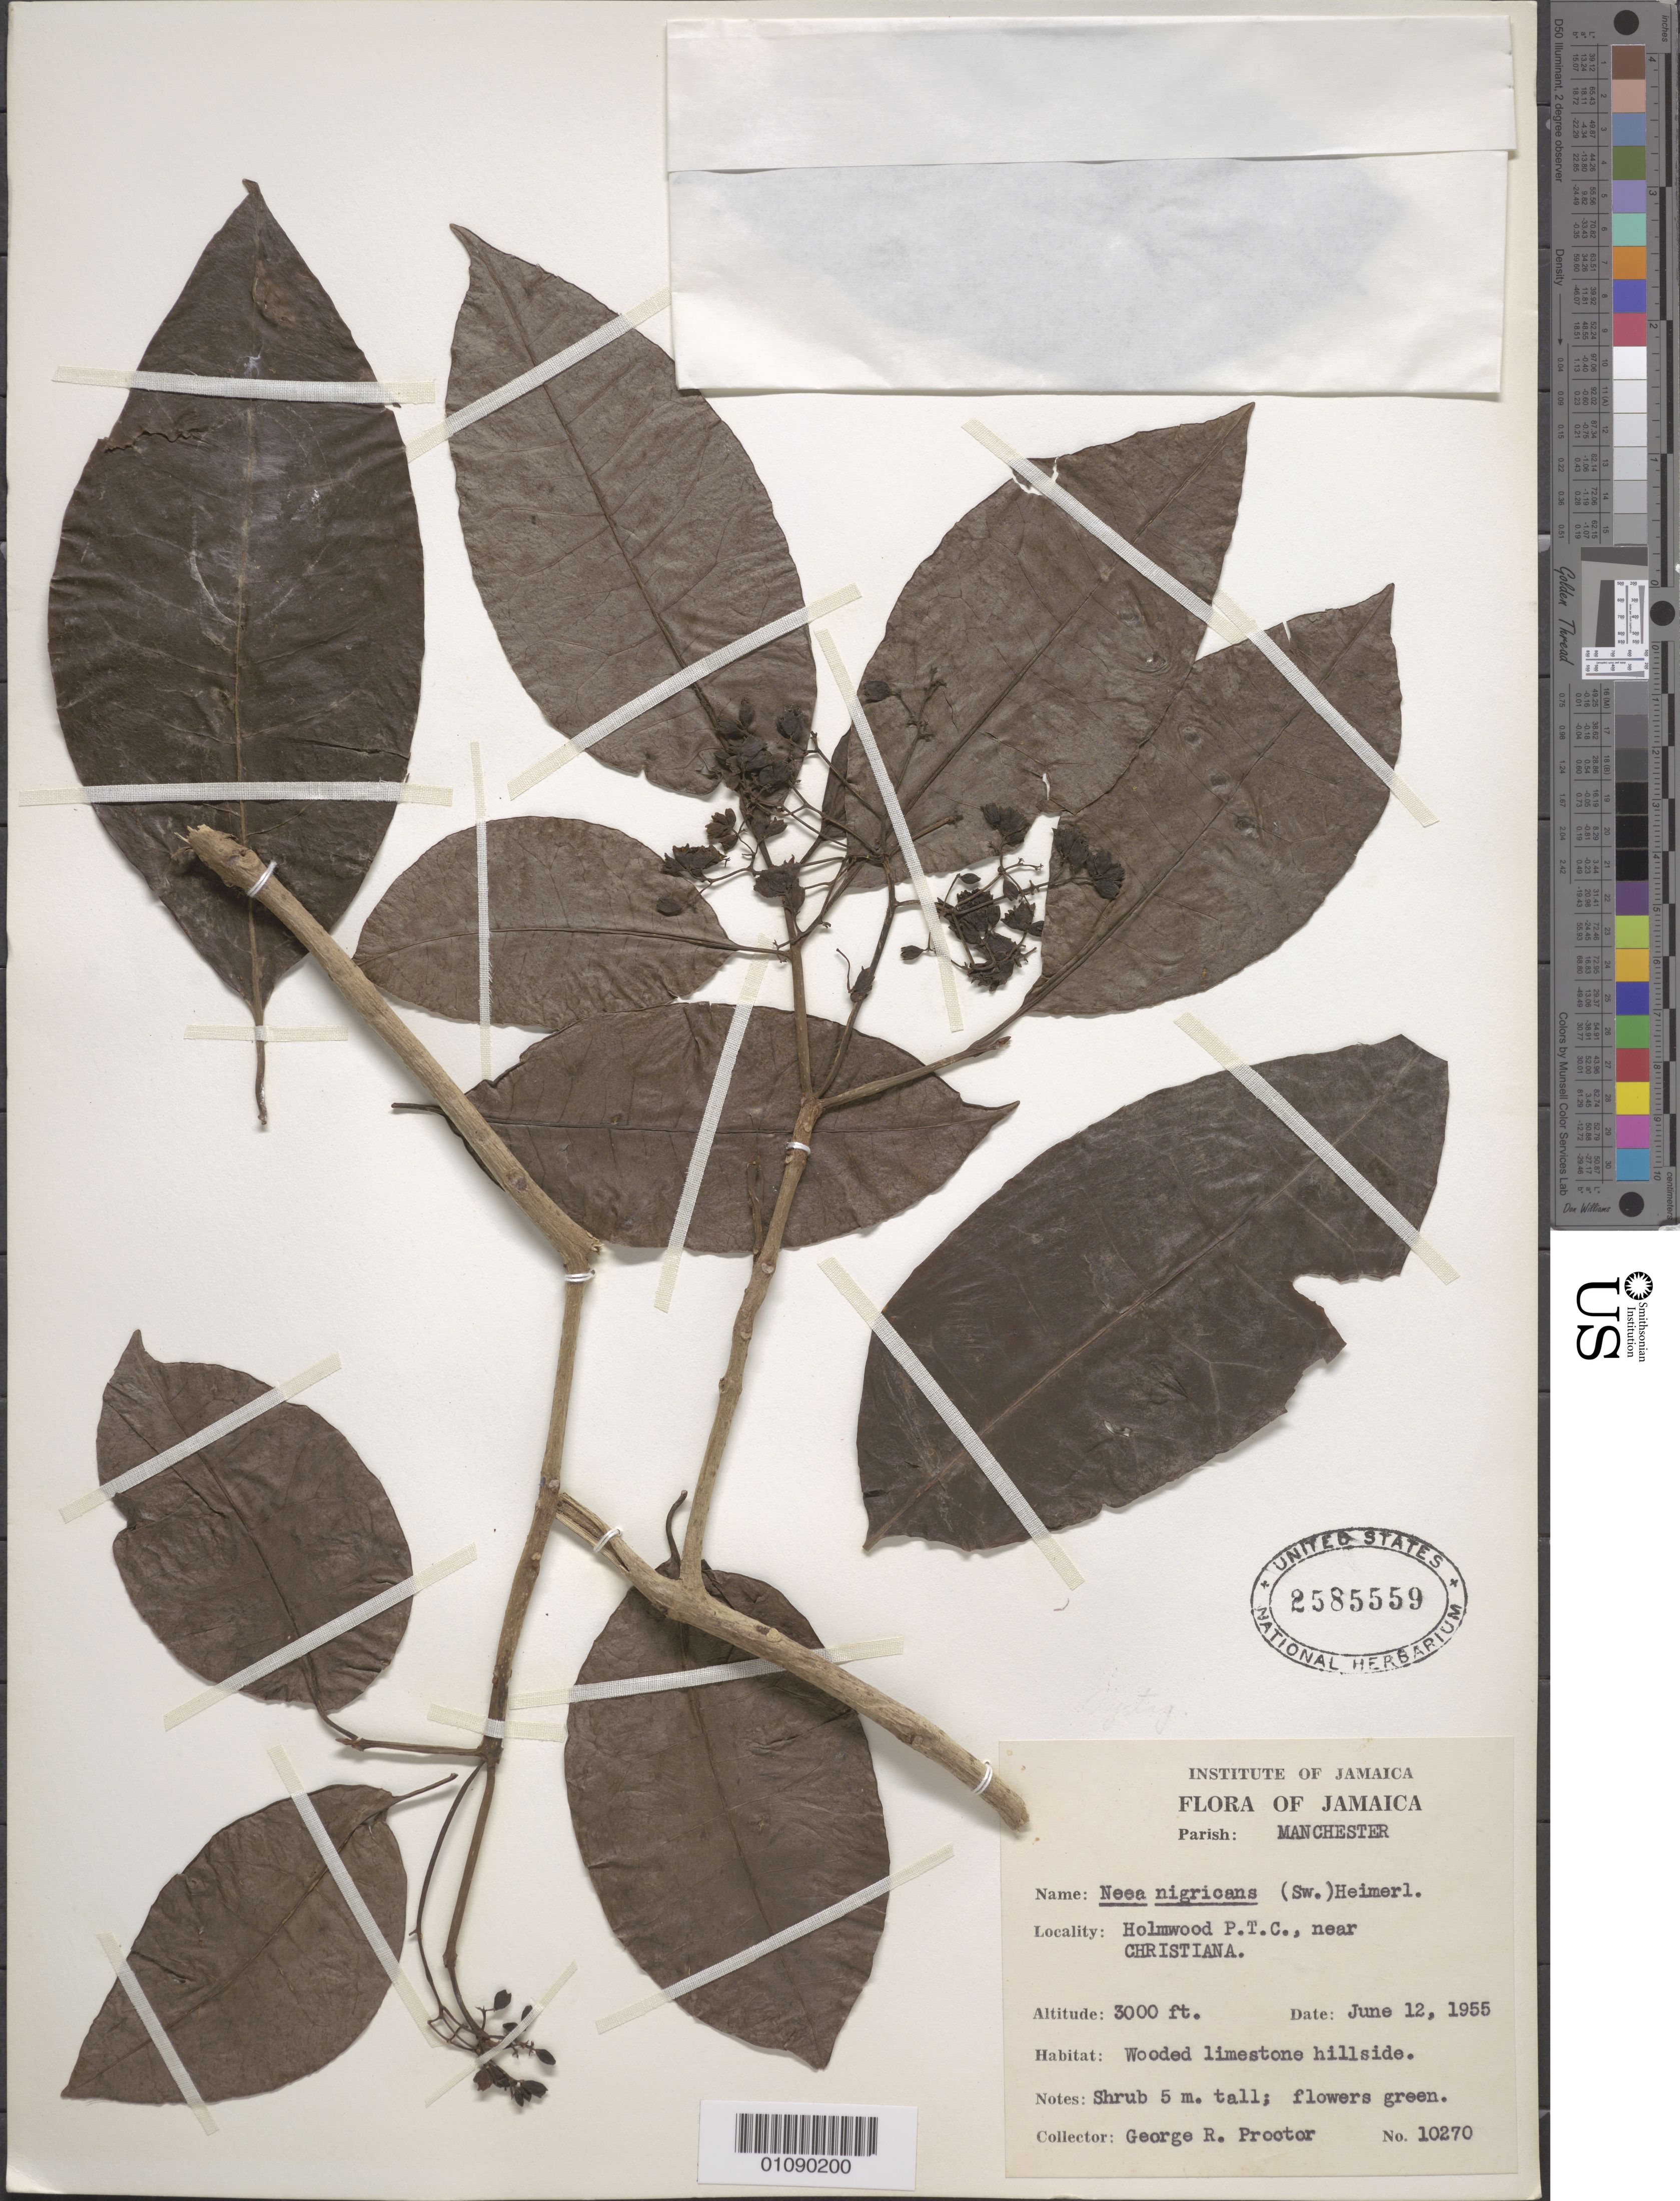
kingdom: Plantae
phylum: Tracheophyta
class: Magnoliopsida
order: Caryophyllales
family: Nyctaginaceae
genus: Neea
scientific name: Neea nigricans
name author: (Sw.) Fawc. & Rendle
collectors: G. R. Proctor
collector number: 10270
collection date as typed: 12 Jun 1955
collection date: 1955-06-12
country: Jamaica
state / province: Manchester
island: Jamaica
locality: near Christiana, Holmwood P.T.C.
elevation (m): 914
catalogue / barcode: US 2585559